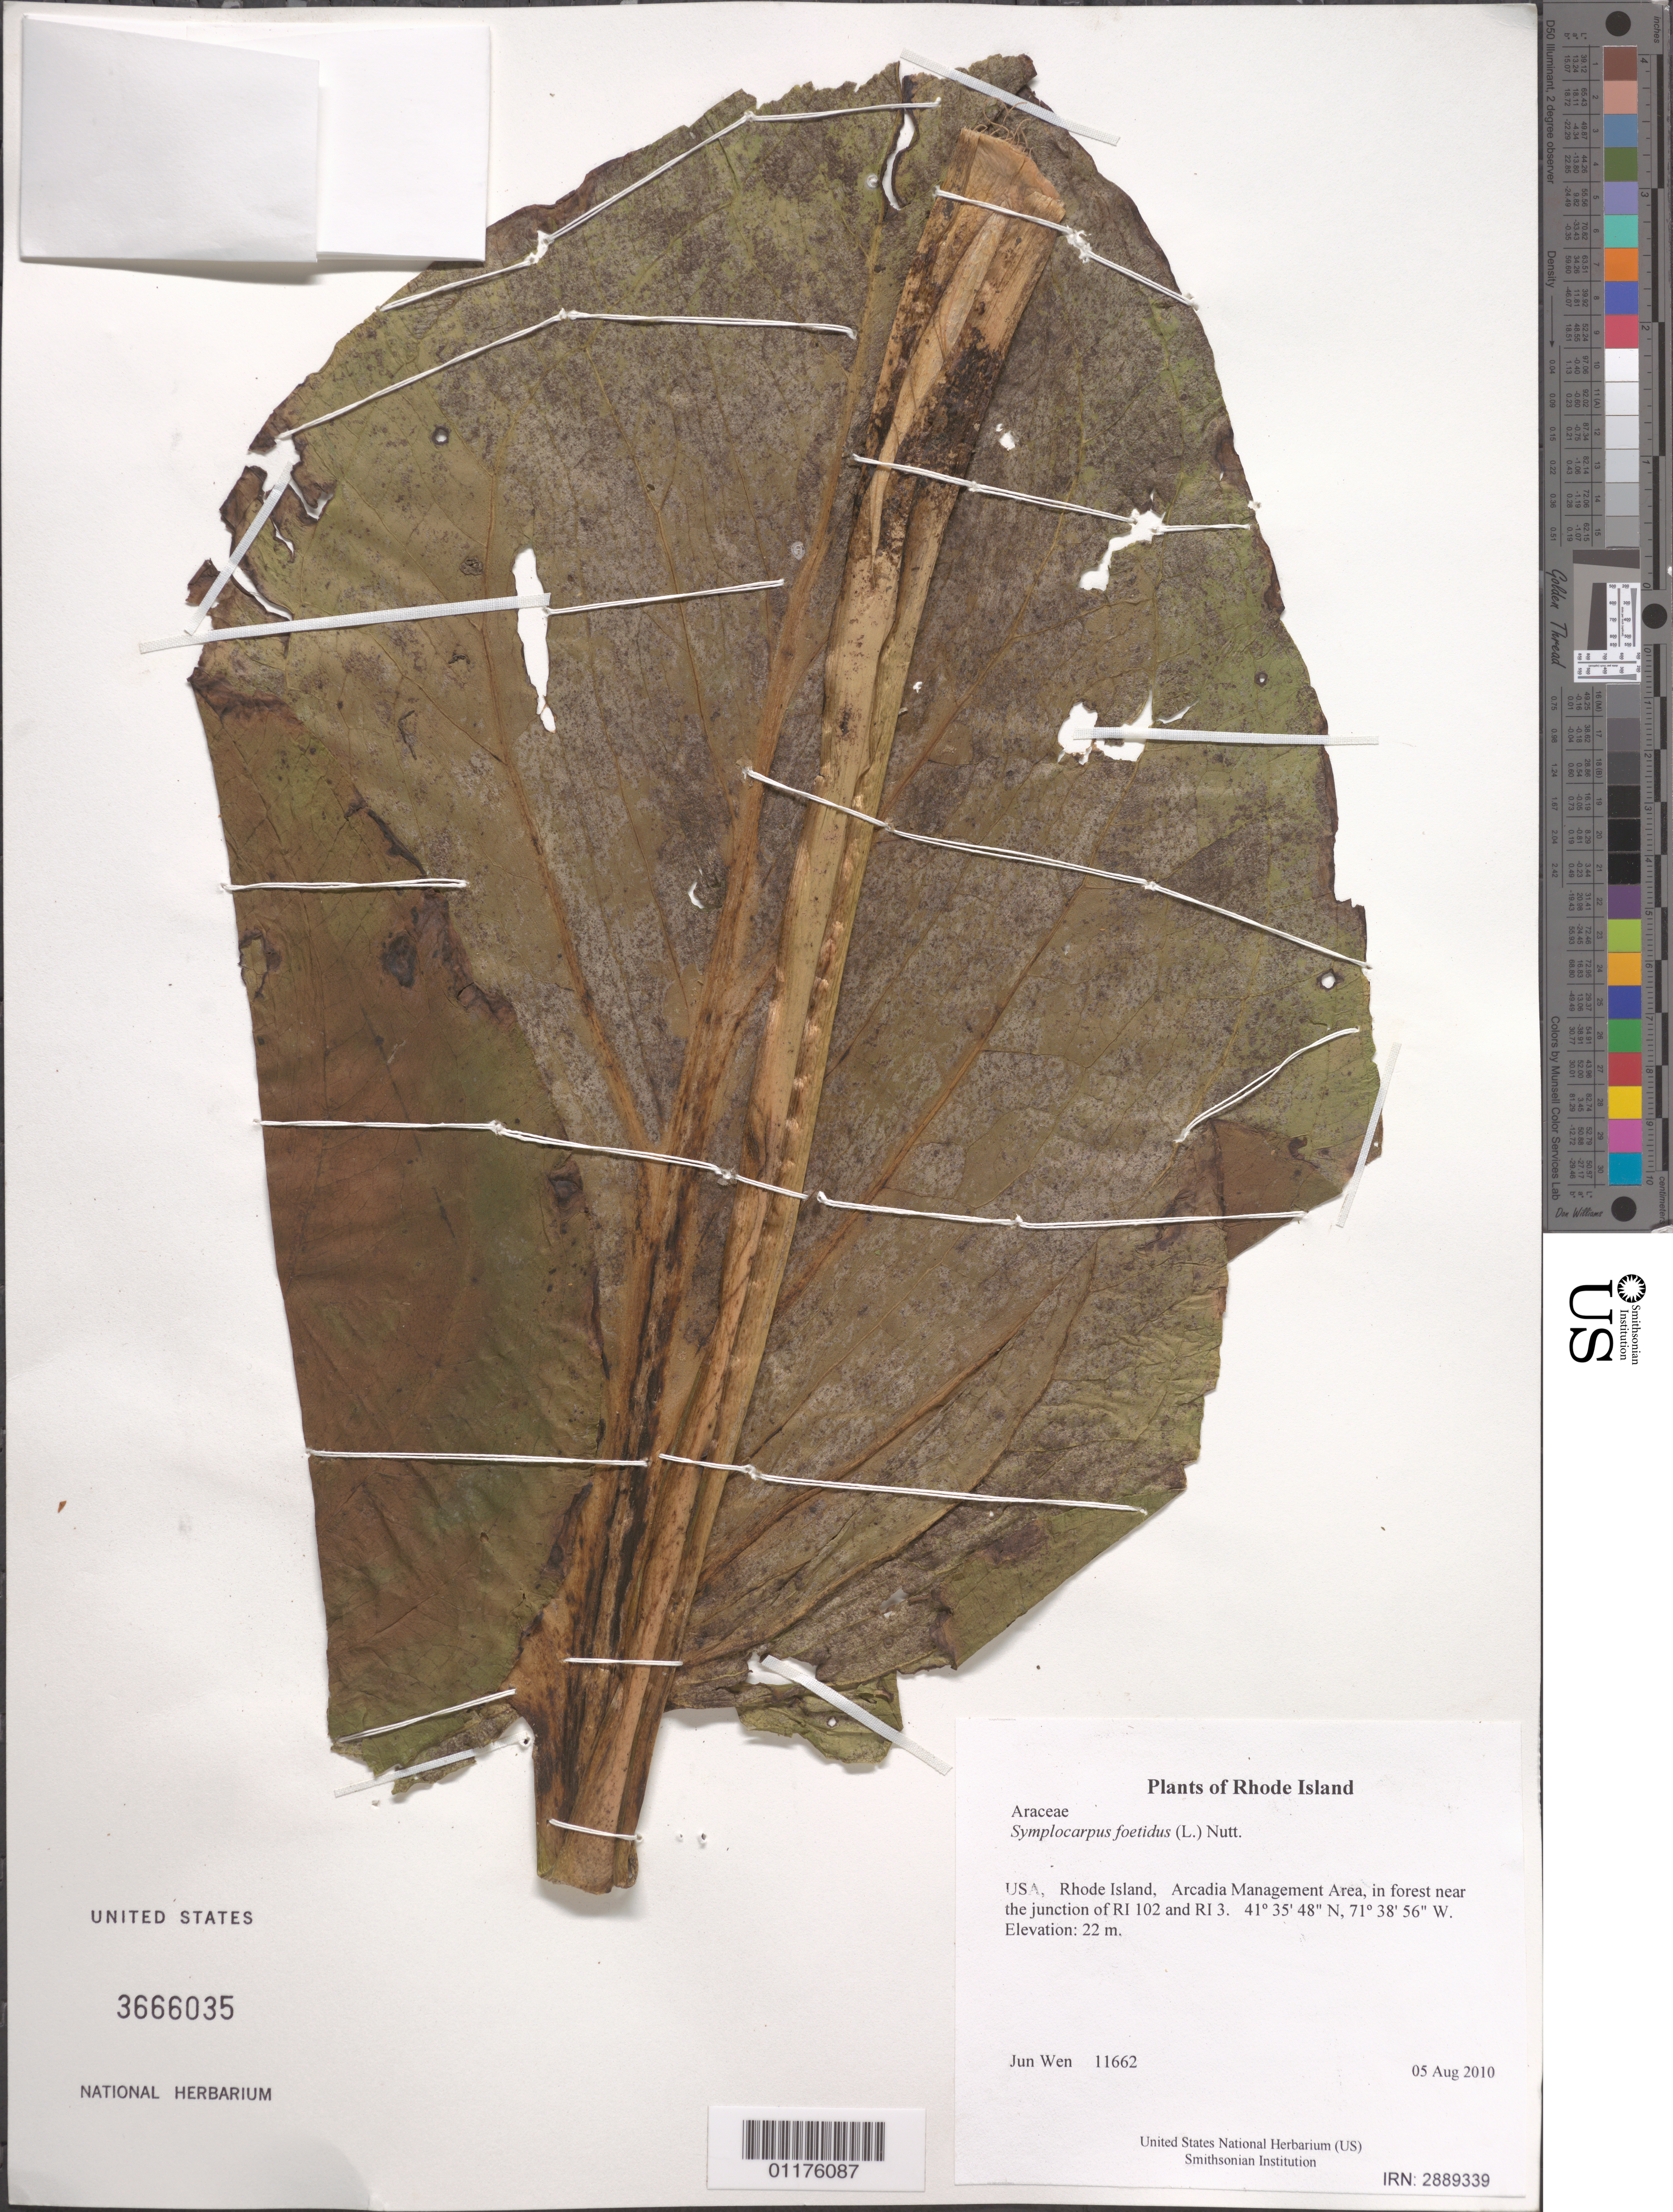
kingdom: Plantae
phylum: Tracheophyta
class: Liliopsida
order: Alismatales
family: Araceae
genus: Symplocarpus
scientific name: Symplocarpus foetidus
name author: (L.) W. Salisb. ex W.P.C. Barton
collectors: J. Wen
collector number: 11662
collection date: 2010-08-05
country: United States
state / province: Rhode Island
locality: Arcadia Management Area, in forest near the junction of RI 102 and RI 3.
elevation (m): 22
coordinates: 41 35.804 N, 71 38.942 W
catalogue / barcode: US 3666035